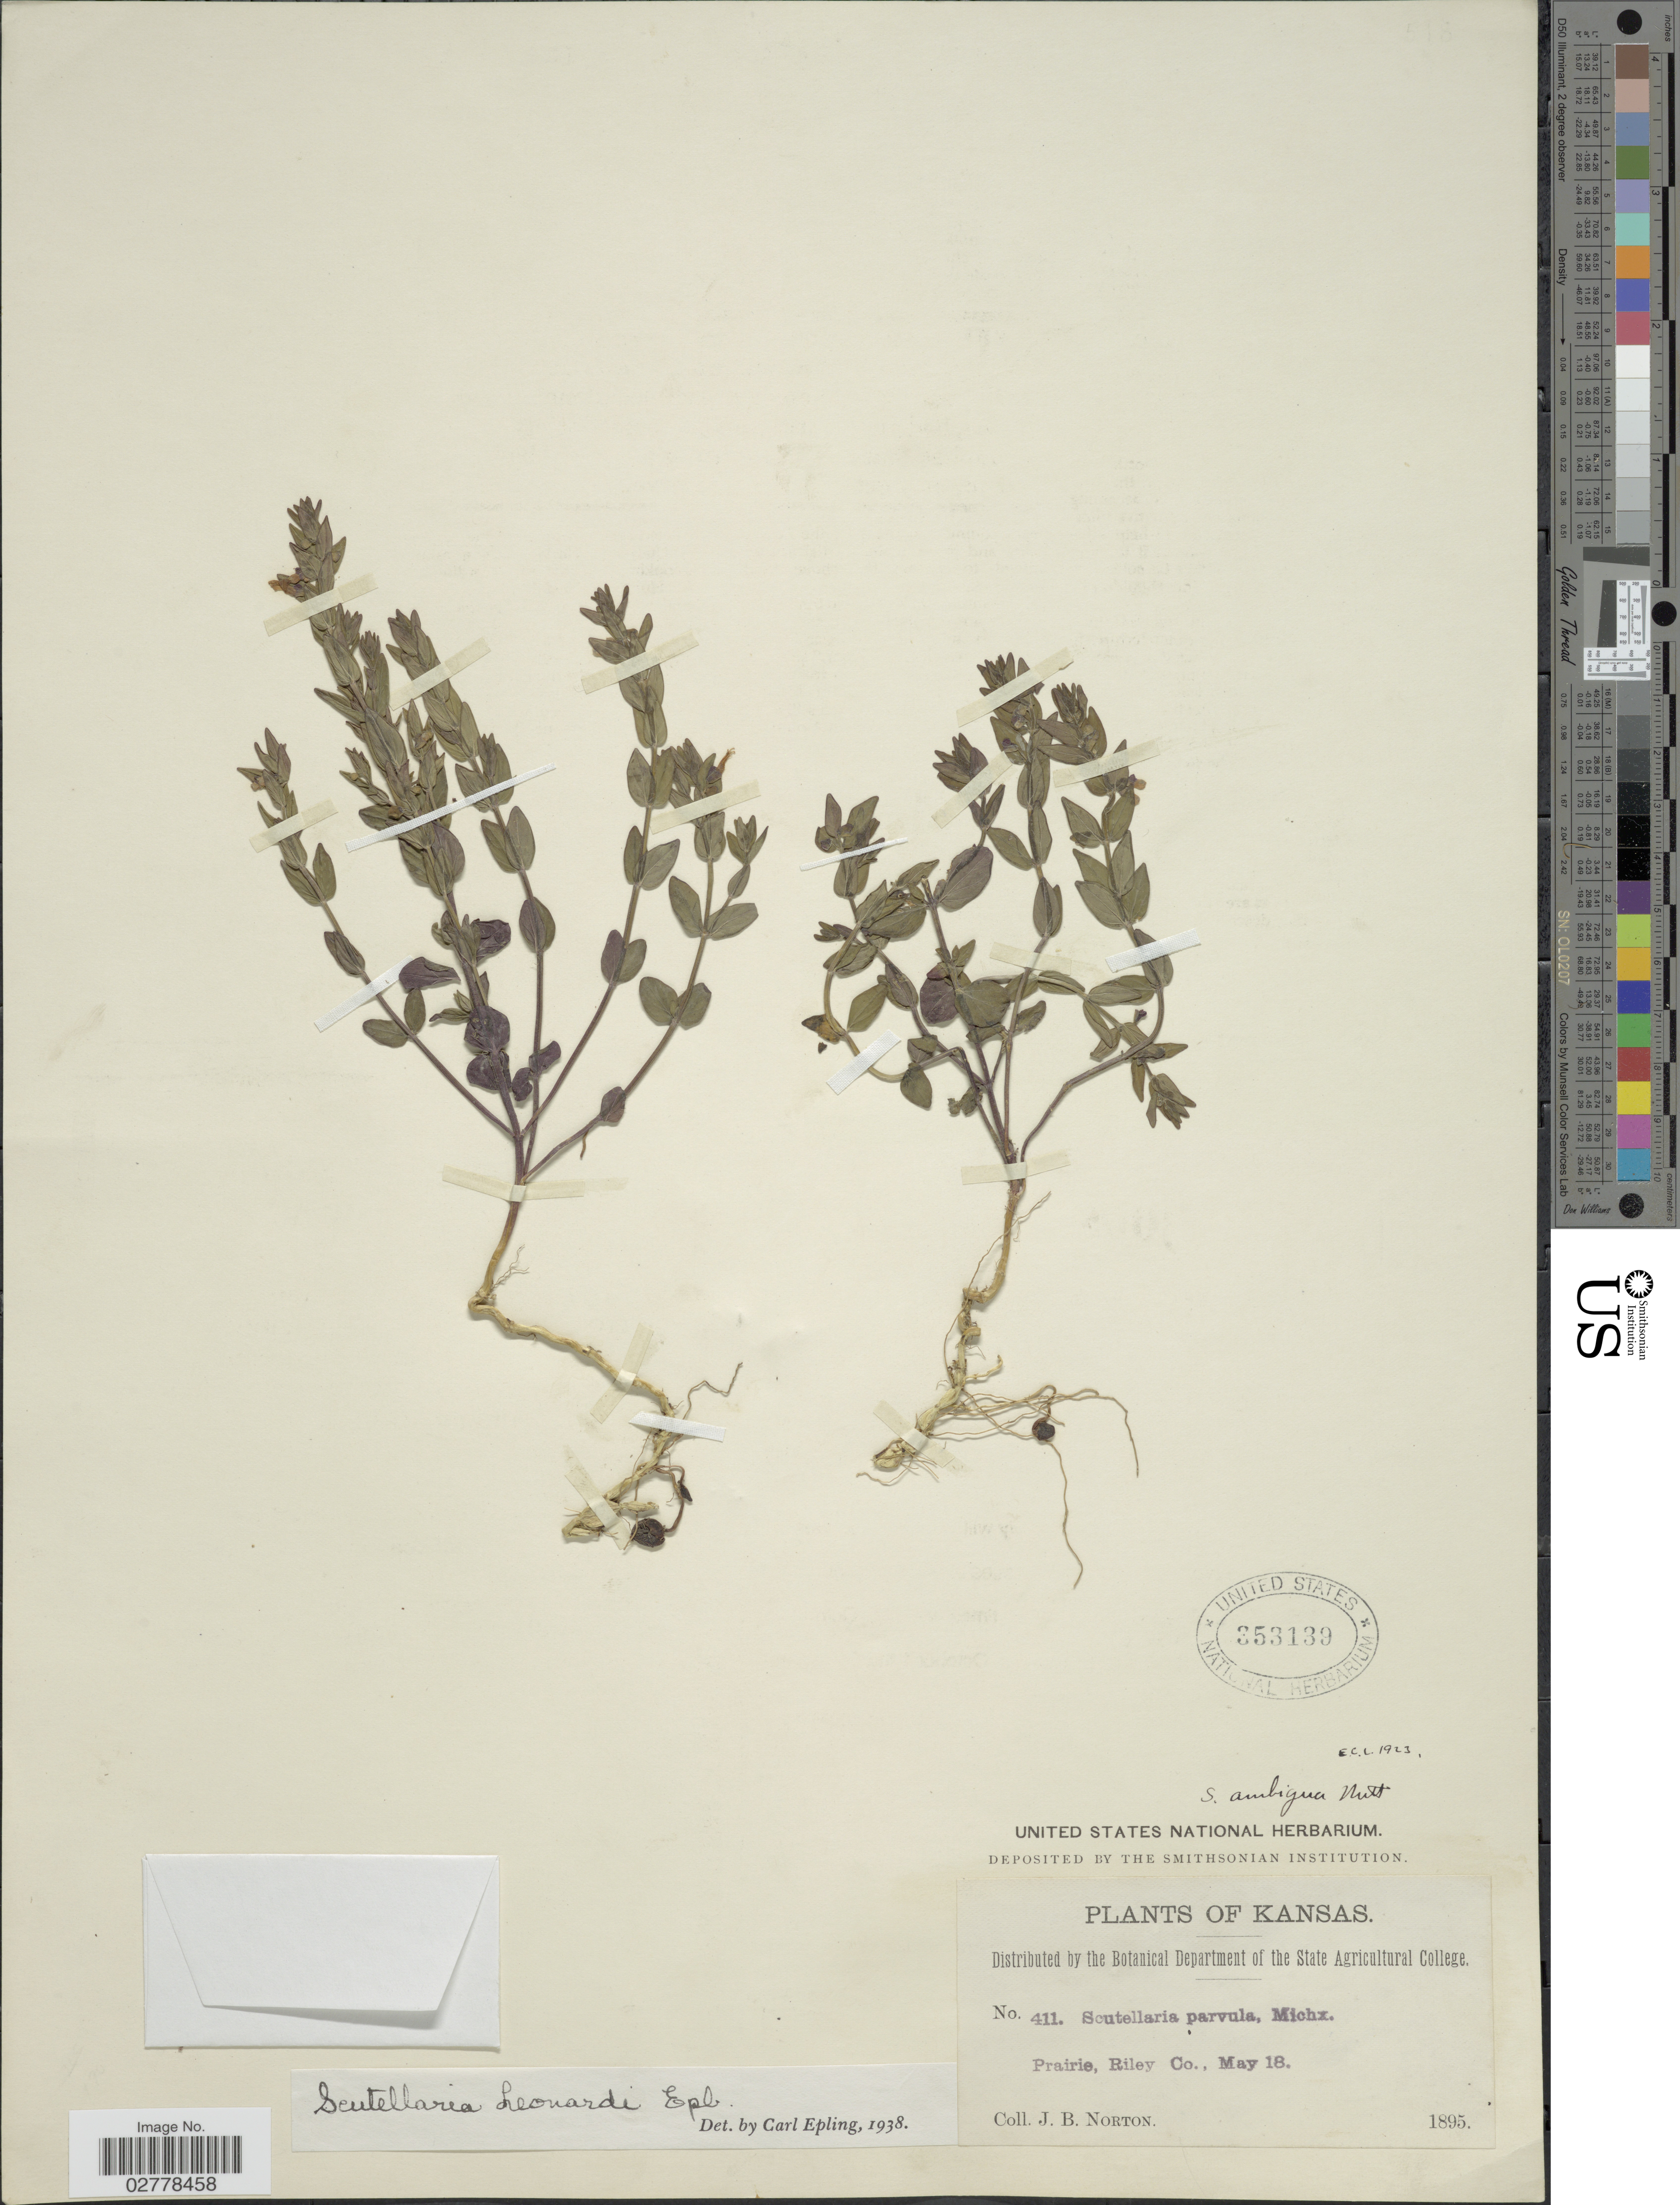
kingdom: Plantae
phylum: Tracheophyta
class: Magnoliopsida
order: Lamiales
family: Lamiaceae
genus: Scutellaria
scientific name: Scutellaria leonardii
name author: Epling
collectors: J. B. Norton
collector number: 411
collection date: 1895-05-18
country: United States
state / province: Kansas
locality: Prairie, Riley Co.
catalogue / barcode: US 353139